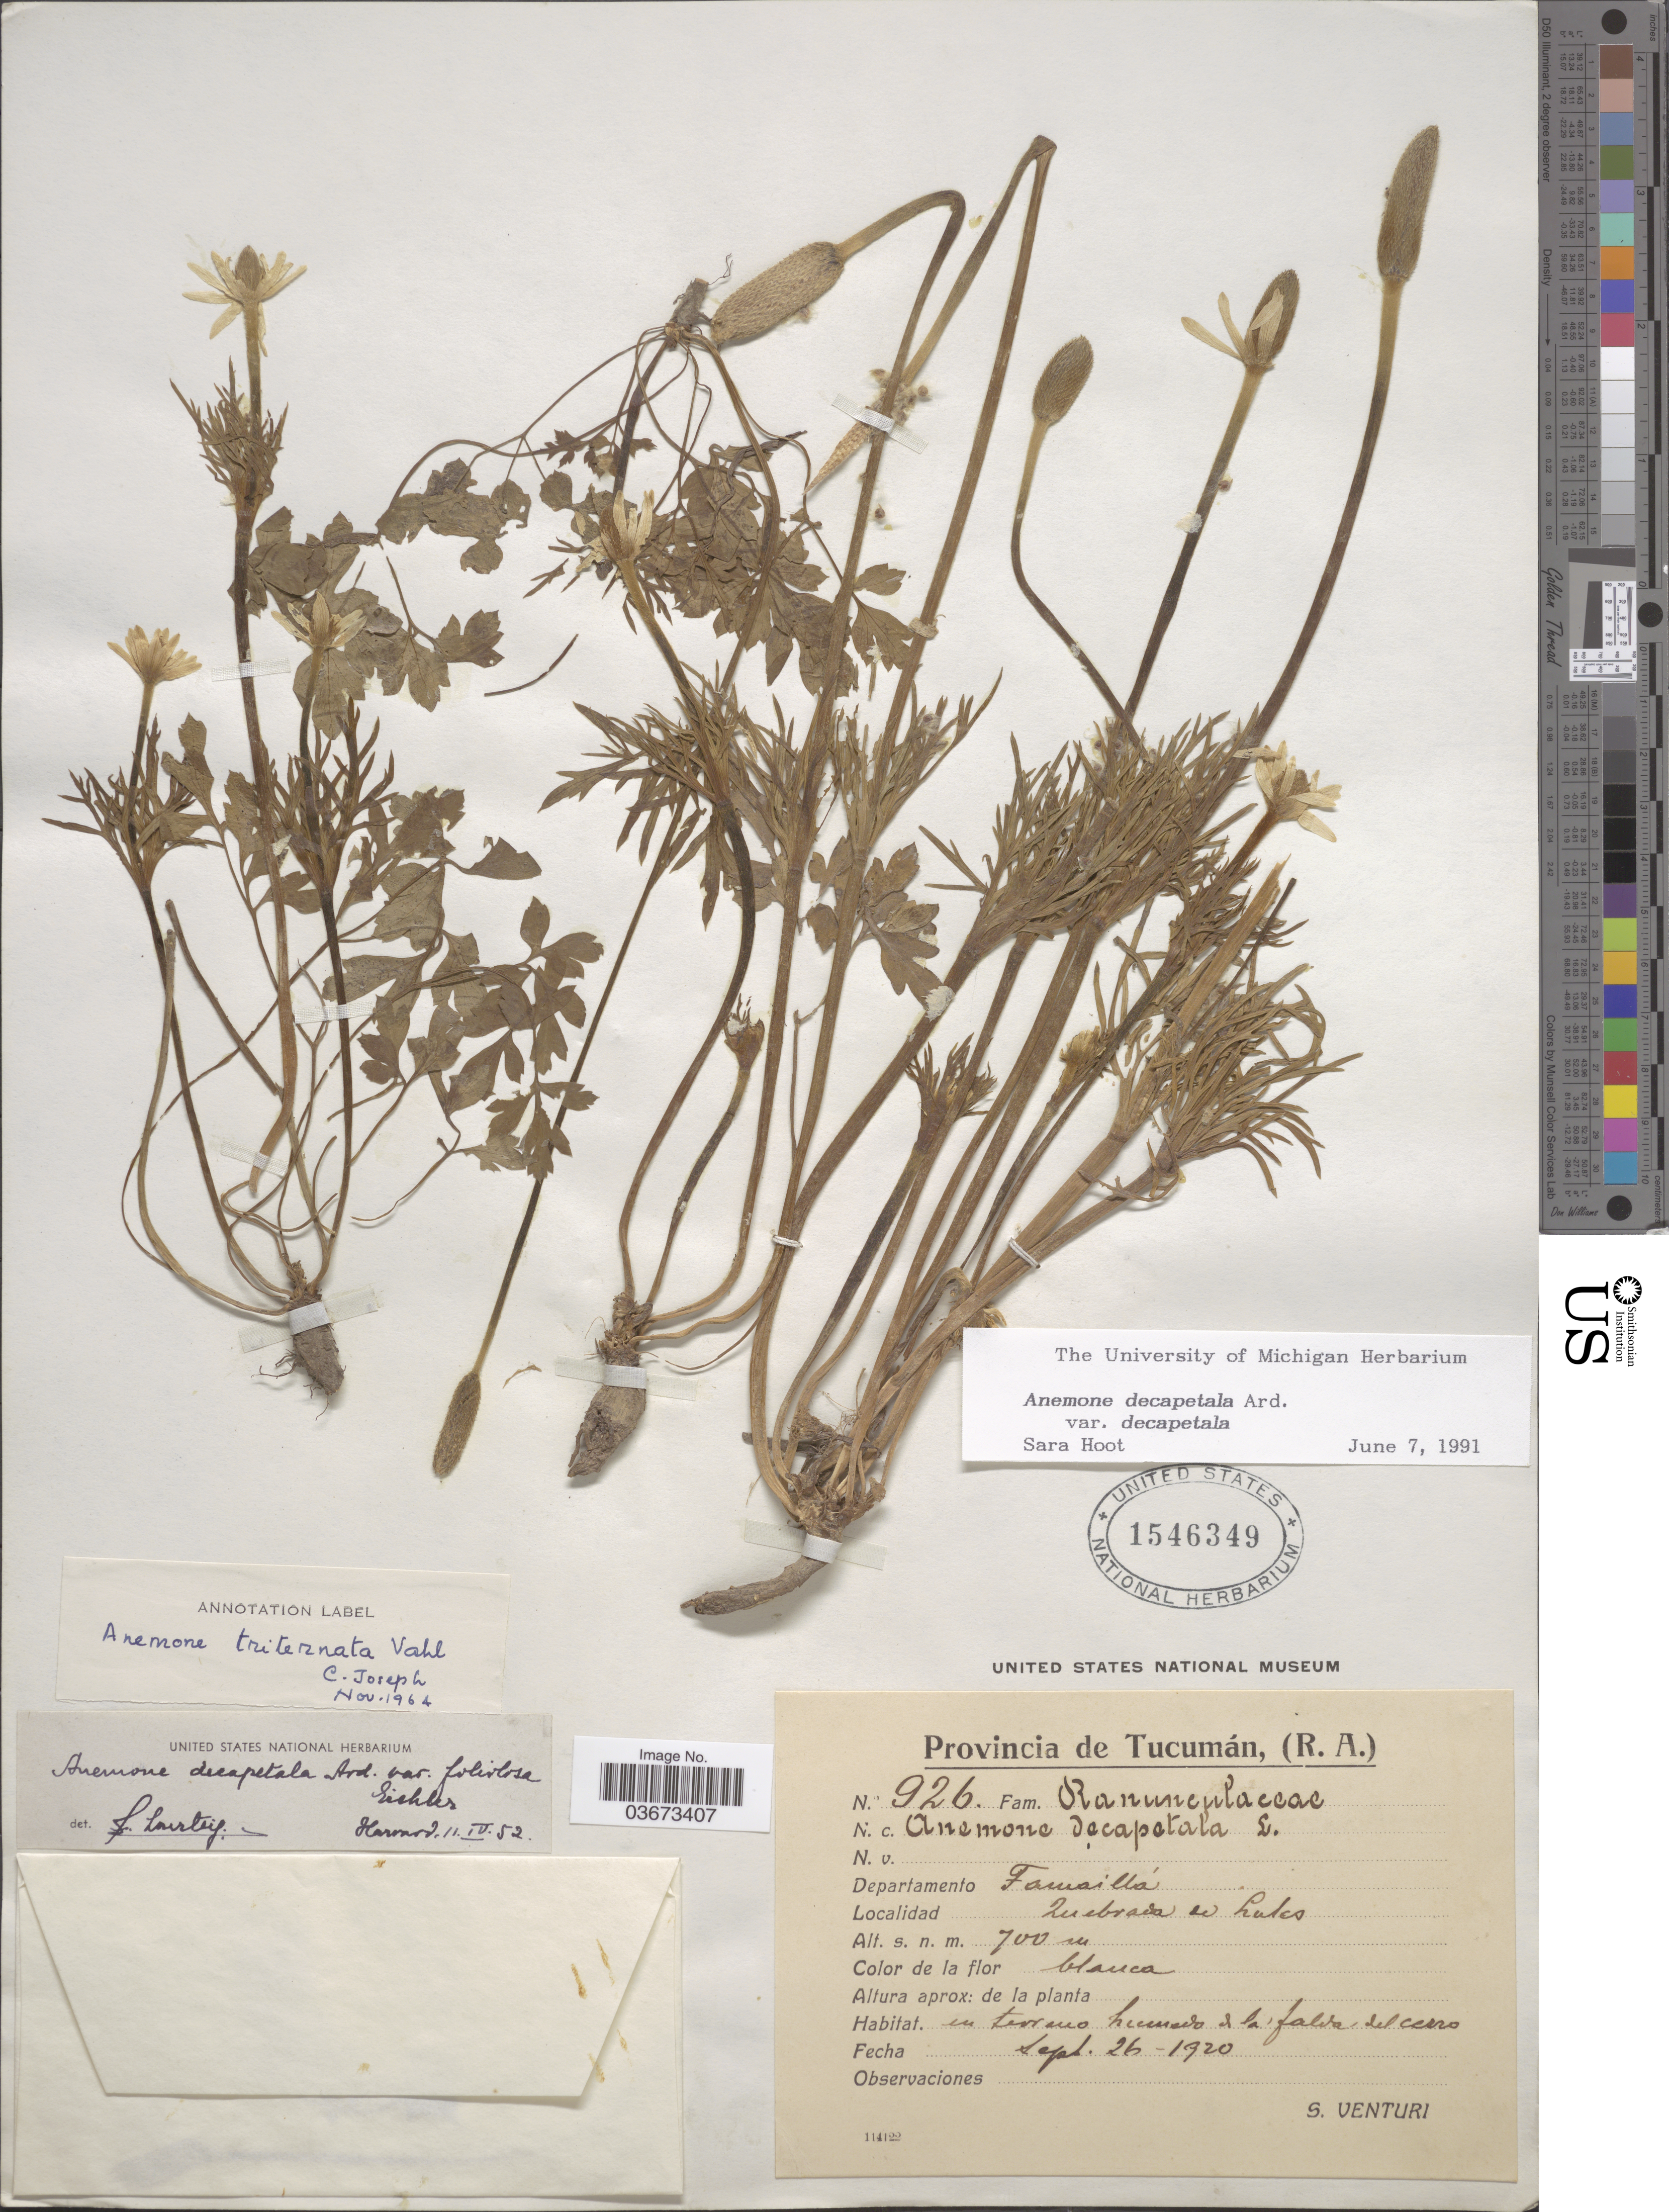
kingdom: Plantae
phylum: Tracheophyta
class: Magnoliopsida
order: Ranunculales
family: Ranunculaceae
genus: Anemone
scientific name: Anemone decapetala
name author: (Kuhlm.) Ard.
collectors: S. Venturi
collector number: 926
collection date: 1920-09-26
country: Argentina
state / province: Tucuman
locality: Departamento Famaillá. Quebrada de Lules.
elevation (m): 700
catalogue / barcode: US 1546349